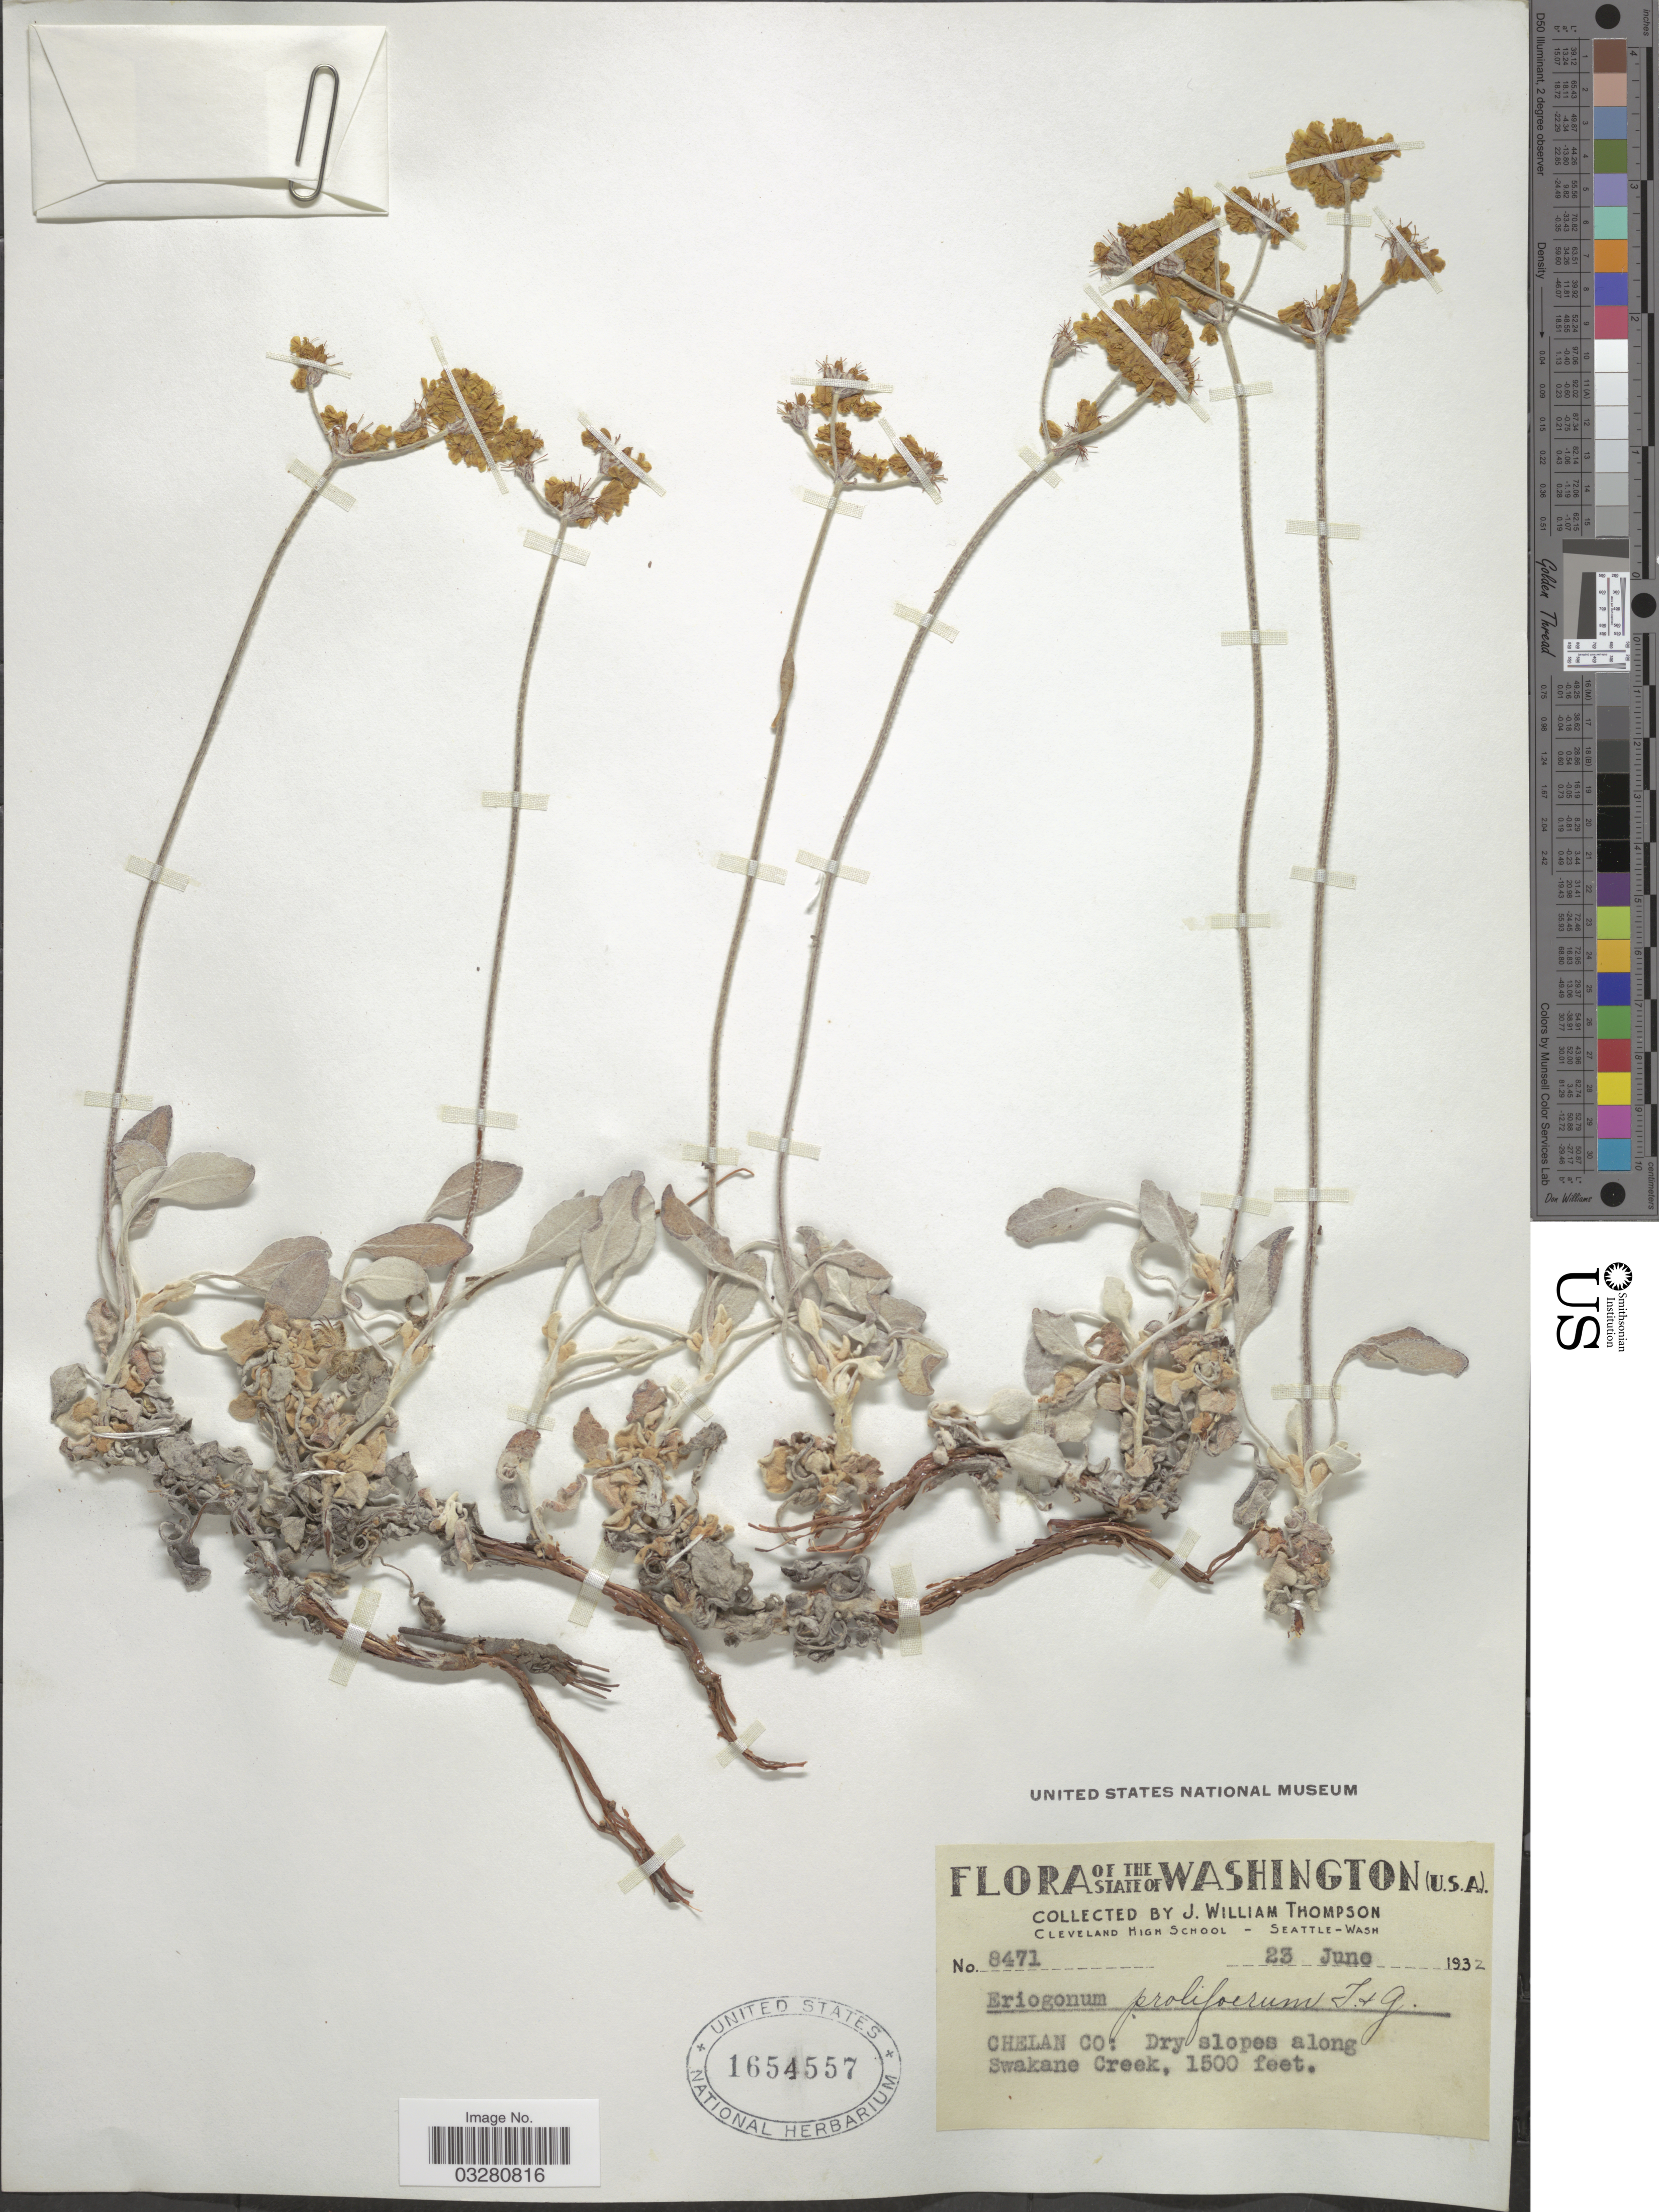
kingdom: Plantae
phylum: Tracheophyta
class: Magnoliopsida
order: Caryophyllales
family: Polygonaceae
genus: Eriogonum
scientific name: Eriogonum strictum subsp. anserinum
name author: (Greene) Munz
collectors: J. W. Thompson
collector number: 8471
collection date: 1932-06-23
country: United States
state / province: Washington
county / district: Chelan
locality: Chelan Co: Dry slopes along Swakane Creek.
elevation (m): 457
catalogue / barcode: US 1654557